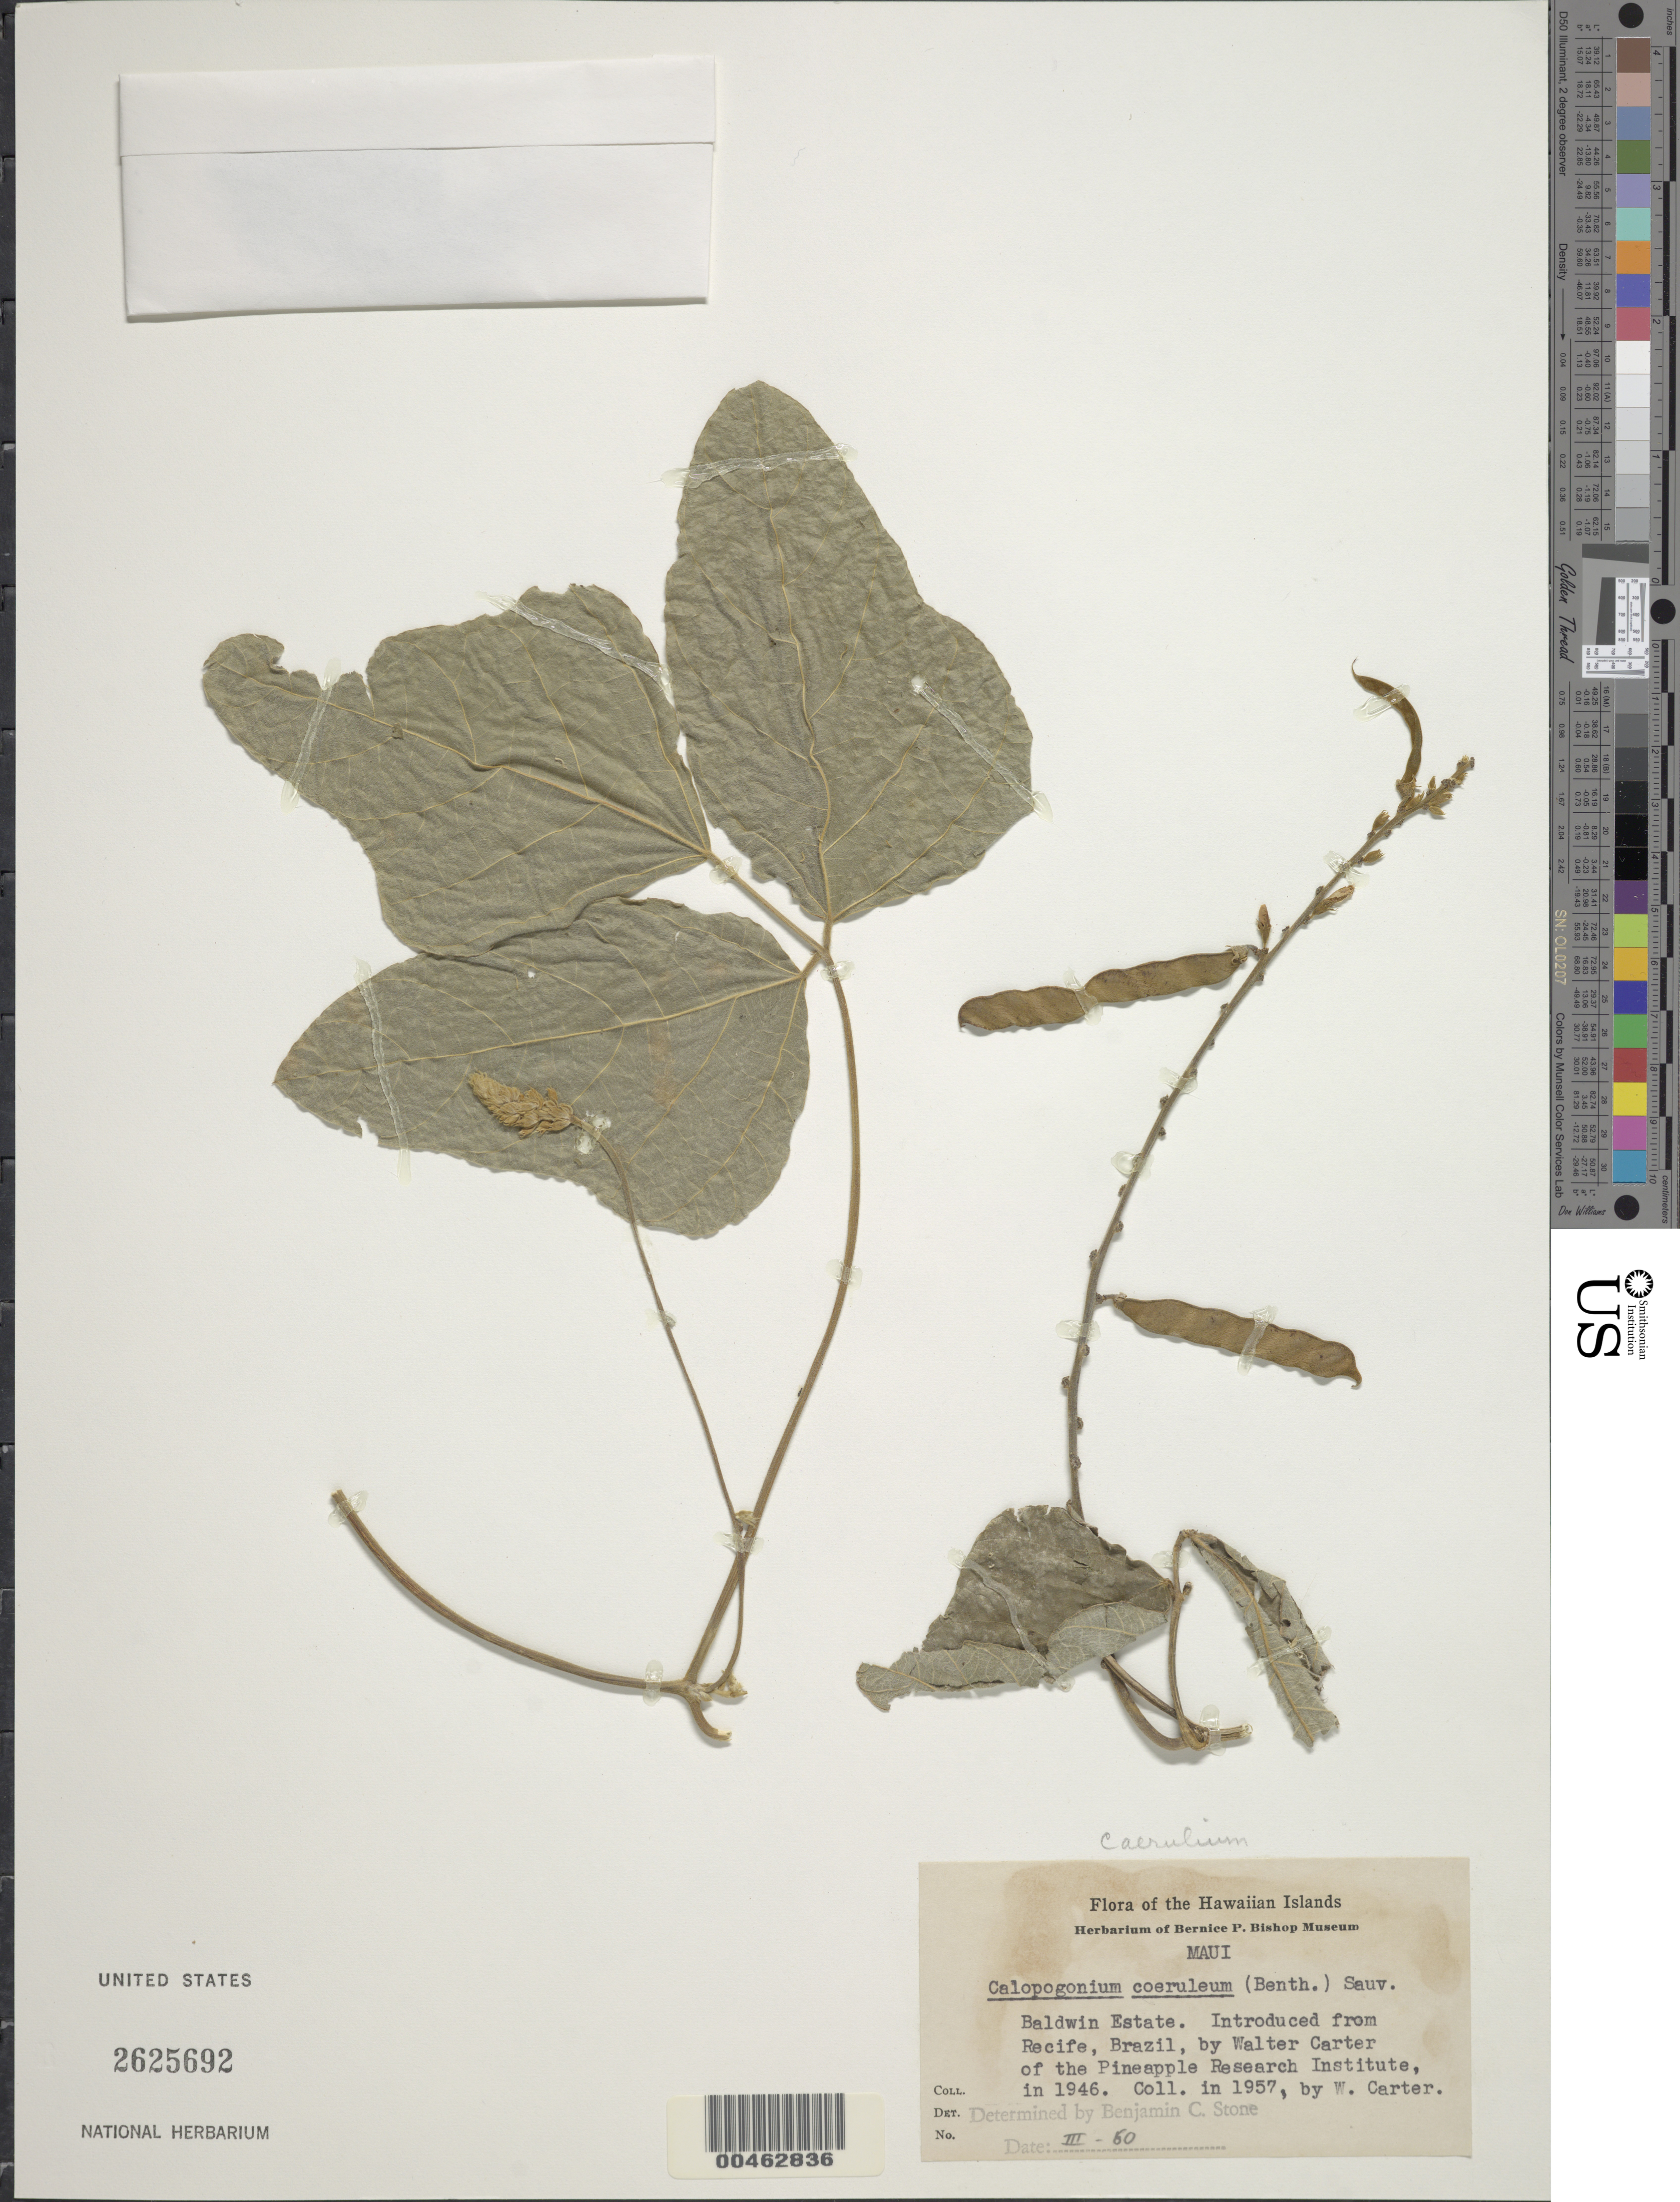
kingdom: Plantae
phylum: Tracheophyta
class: Magnoliopsida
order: Fabales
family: Fabaceae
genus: Calopogonium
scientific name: Calopogonium caeruleum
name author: (Benth.) C. Wright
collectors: W. Carter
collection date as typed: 1957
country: United States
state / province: Hawaii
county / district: Maui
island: Maui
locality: Baldwin Estate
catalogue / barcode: US 2625692